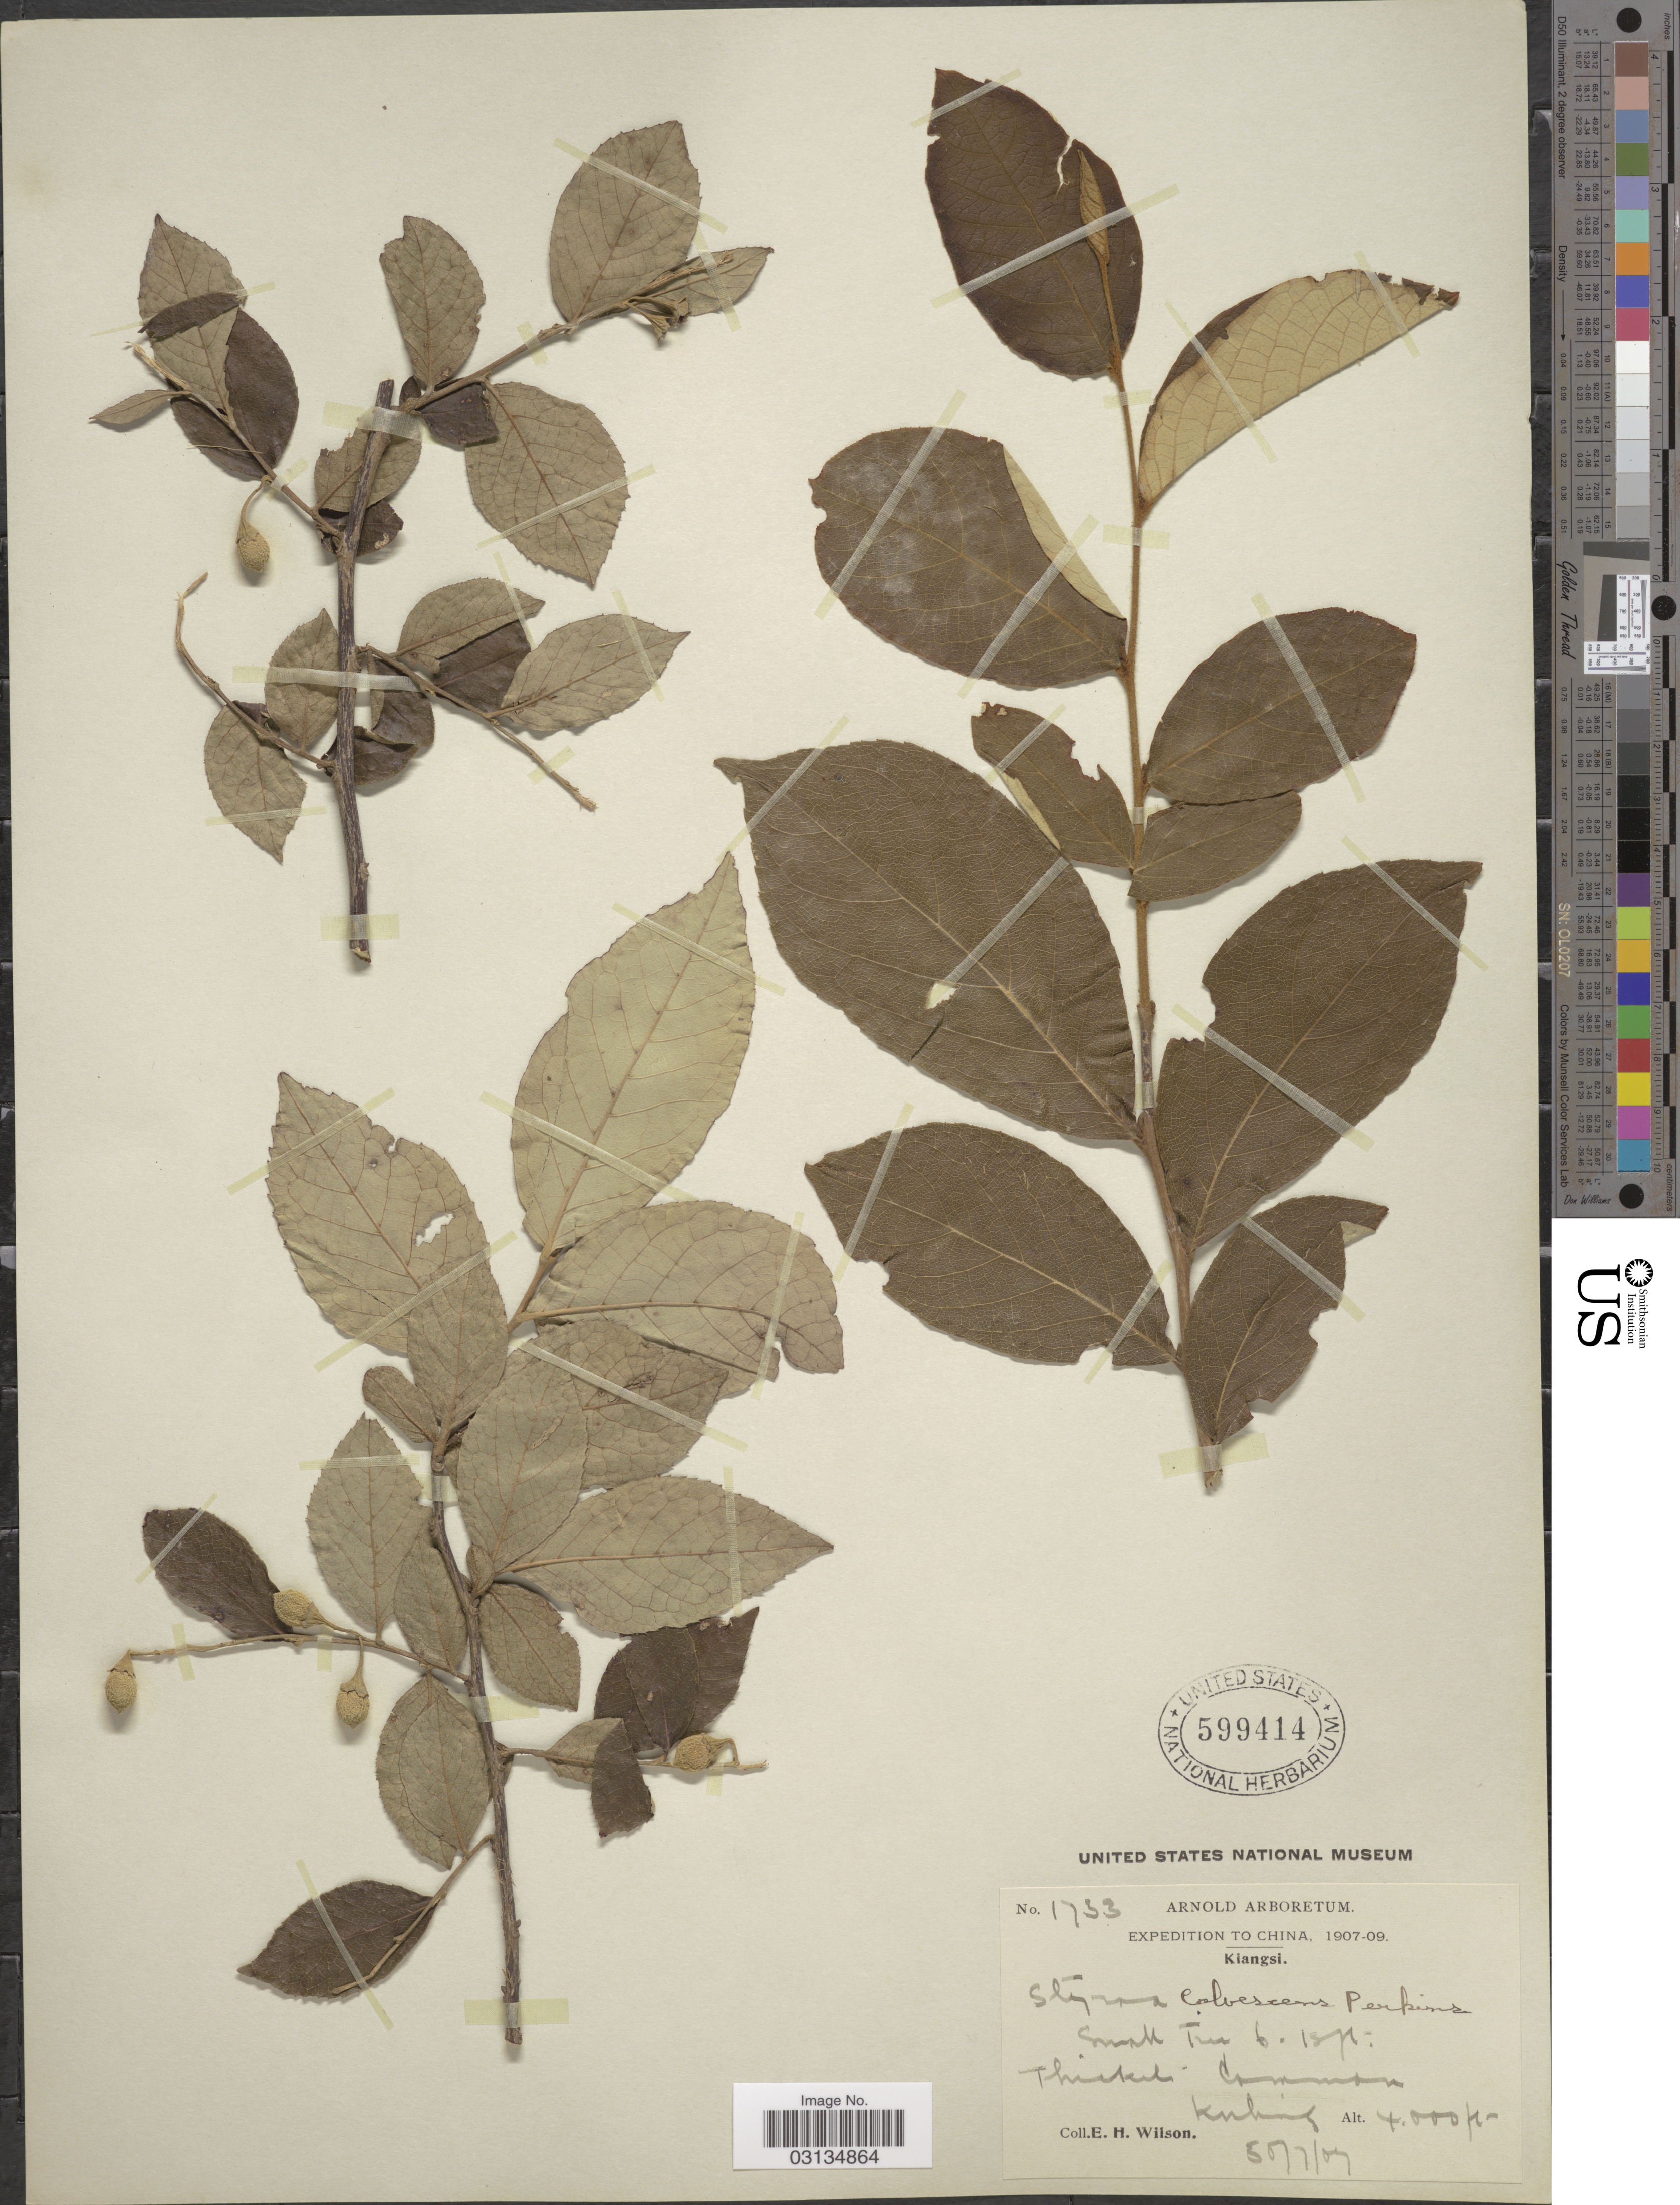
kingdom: Plantae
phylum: Tracheophyta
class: Magnoliopsida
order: Ericales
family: Styracaceae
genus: Styrax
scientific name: Styrax calvescens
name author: Perkins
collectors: E. Wilson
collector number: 1733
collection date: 1907-05/1907-07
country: China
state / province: Jiangxi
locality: Kiangsi. Kuling.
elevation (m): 1219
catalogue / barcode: US 599414